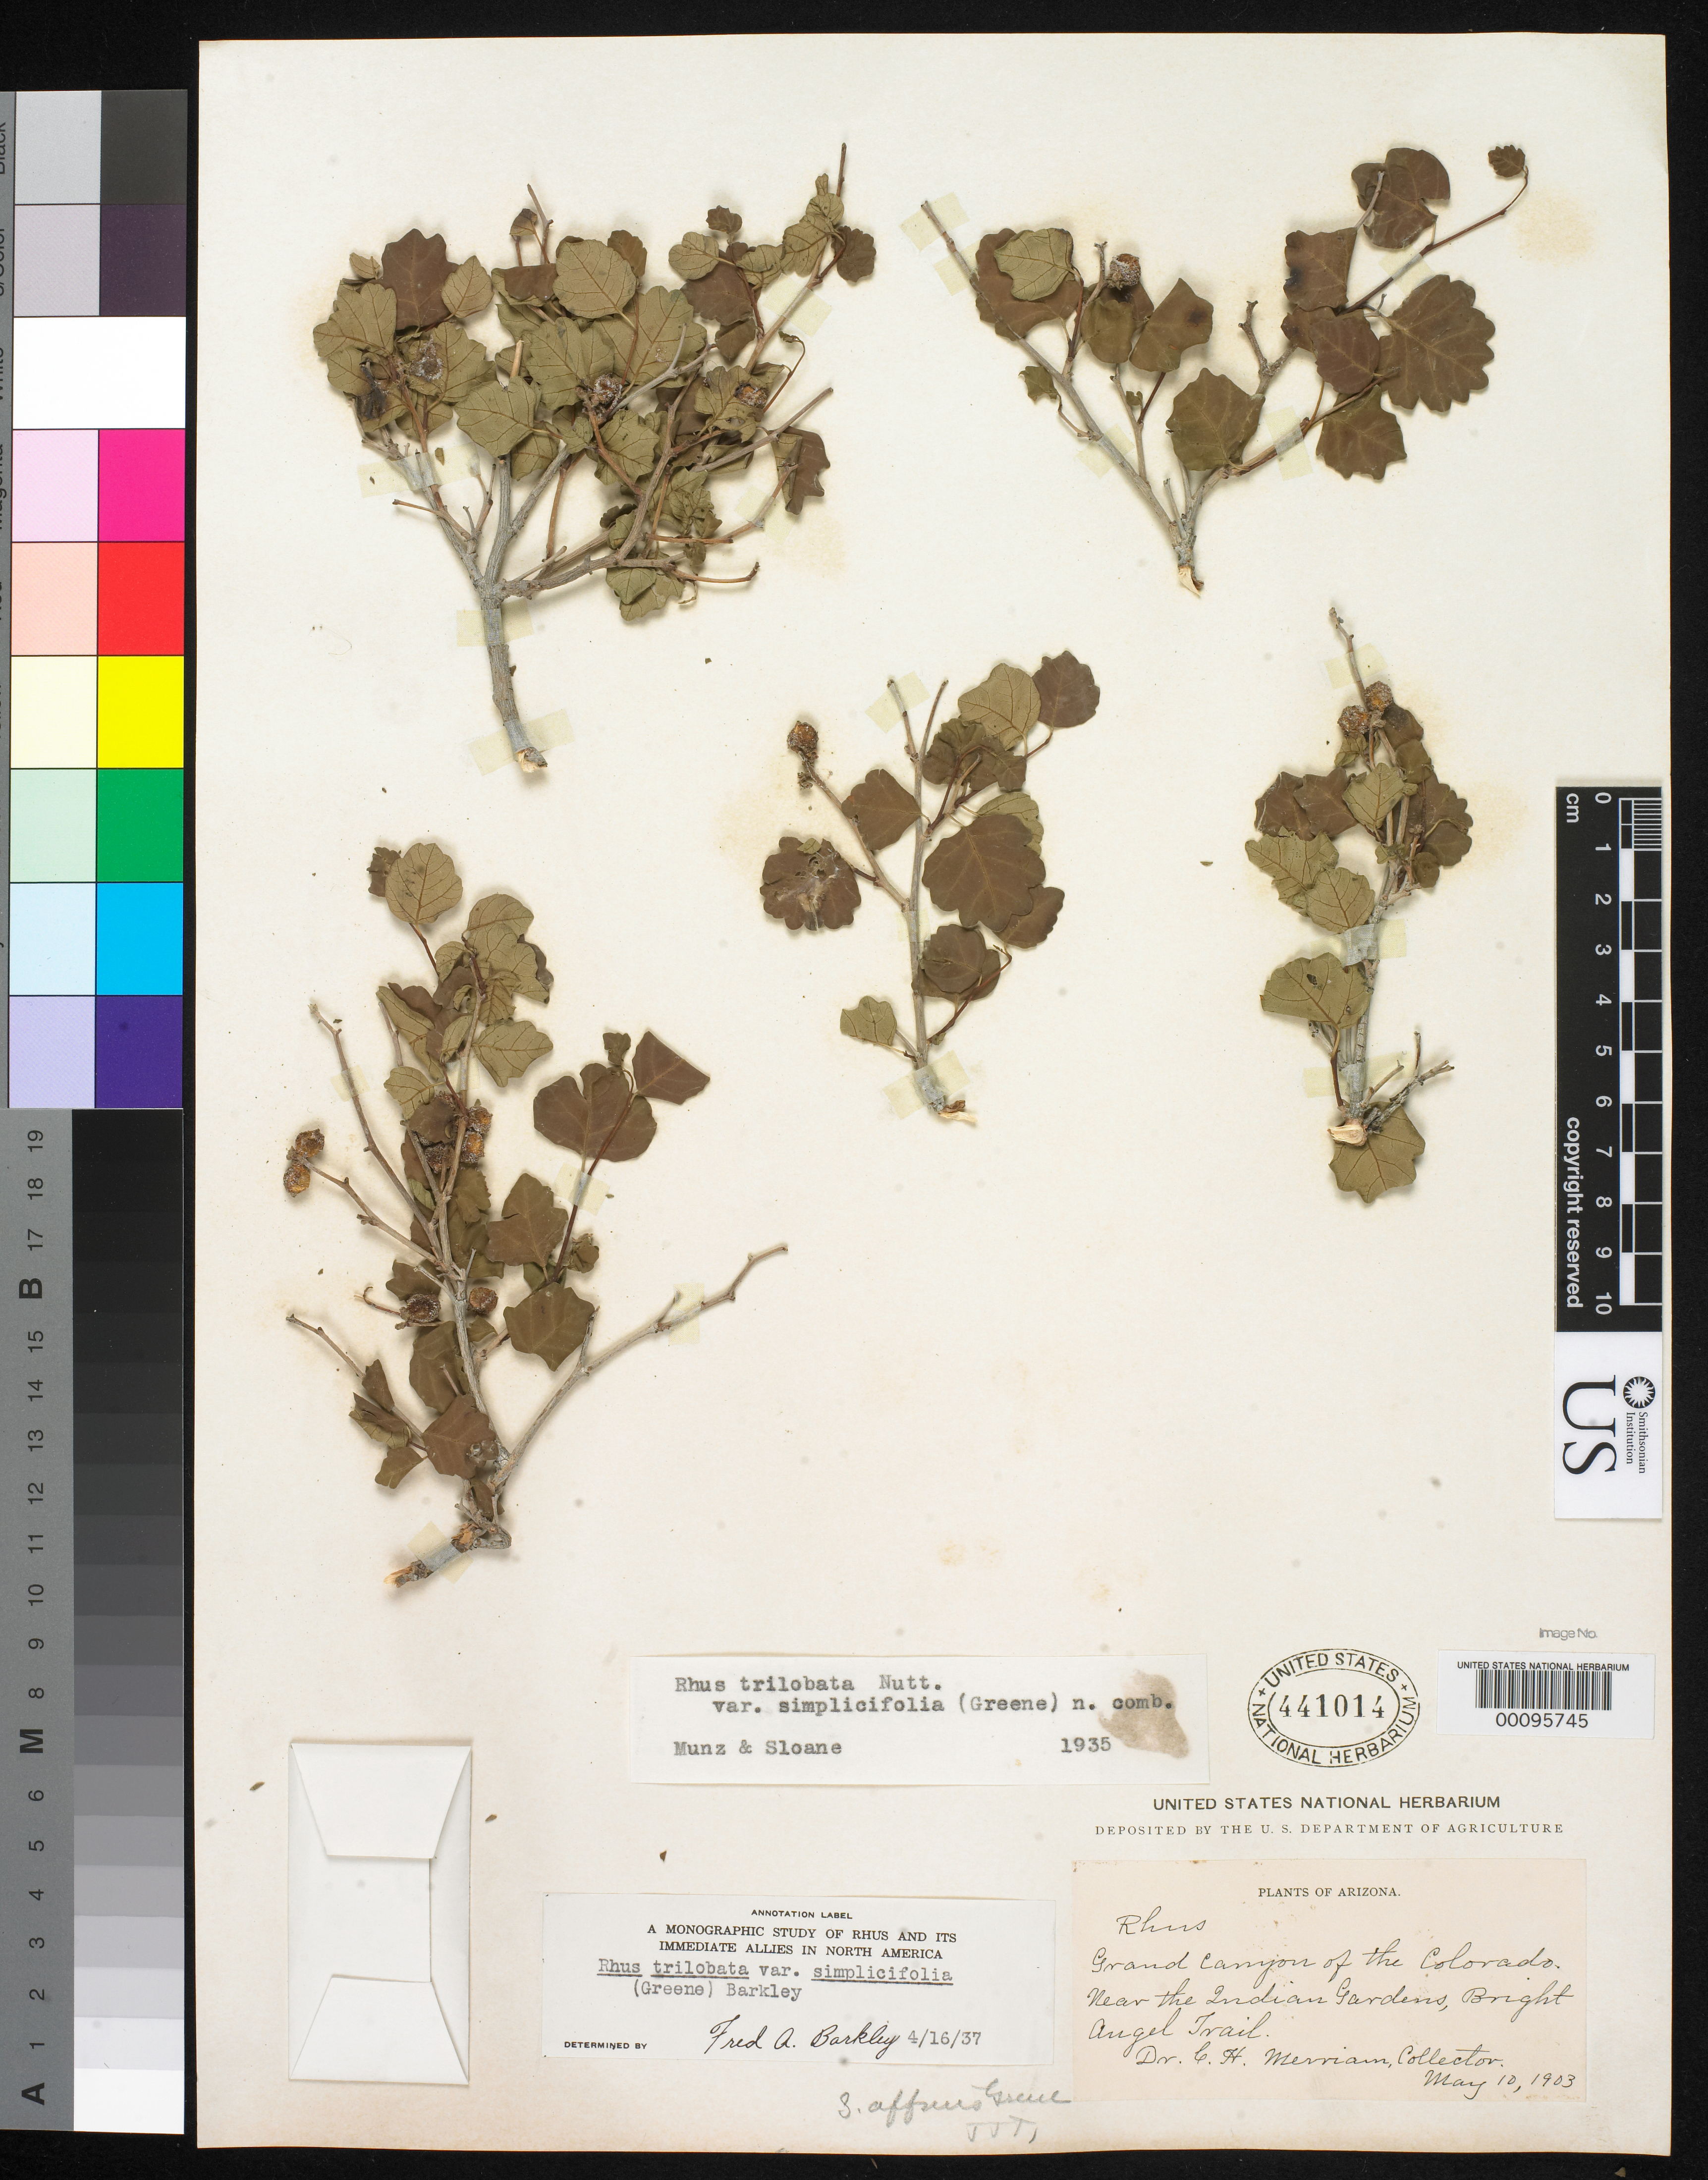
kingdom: Plantae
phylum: Tracheophyta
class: Magnoliopsida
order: Sapindales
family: Anacardiaceae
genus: Schmaltzia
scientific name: Schmaltzia cissodes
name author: Greene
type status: Isotype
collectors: C. Merriam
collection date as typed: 10 May 1903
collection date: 1903-05-10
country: United States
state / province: Arizona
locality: Near Indian Gardens, Bright Angel Trail.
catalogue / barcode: US 441014